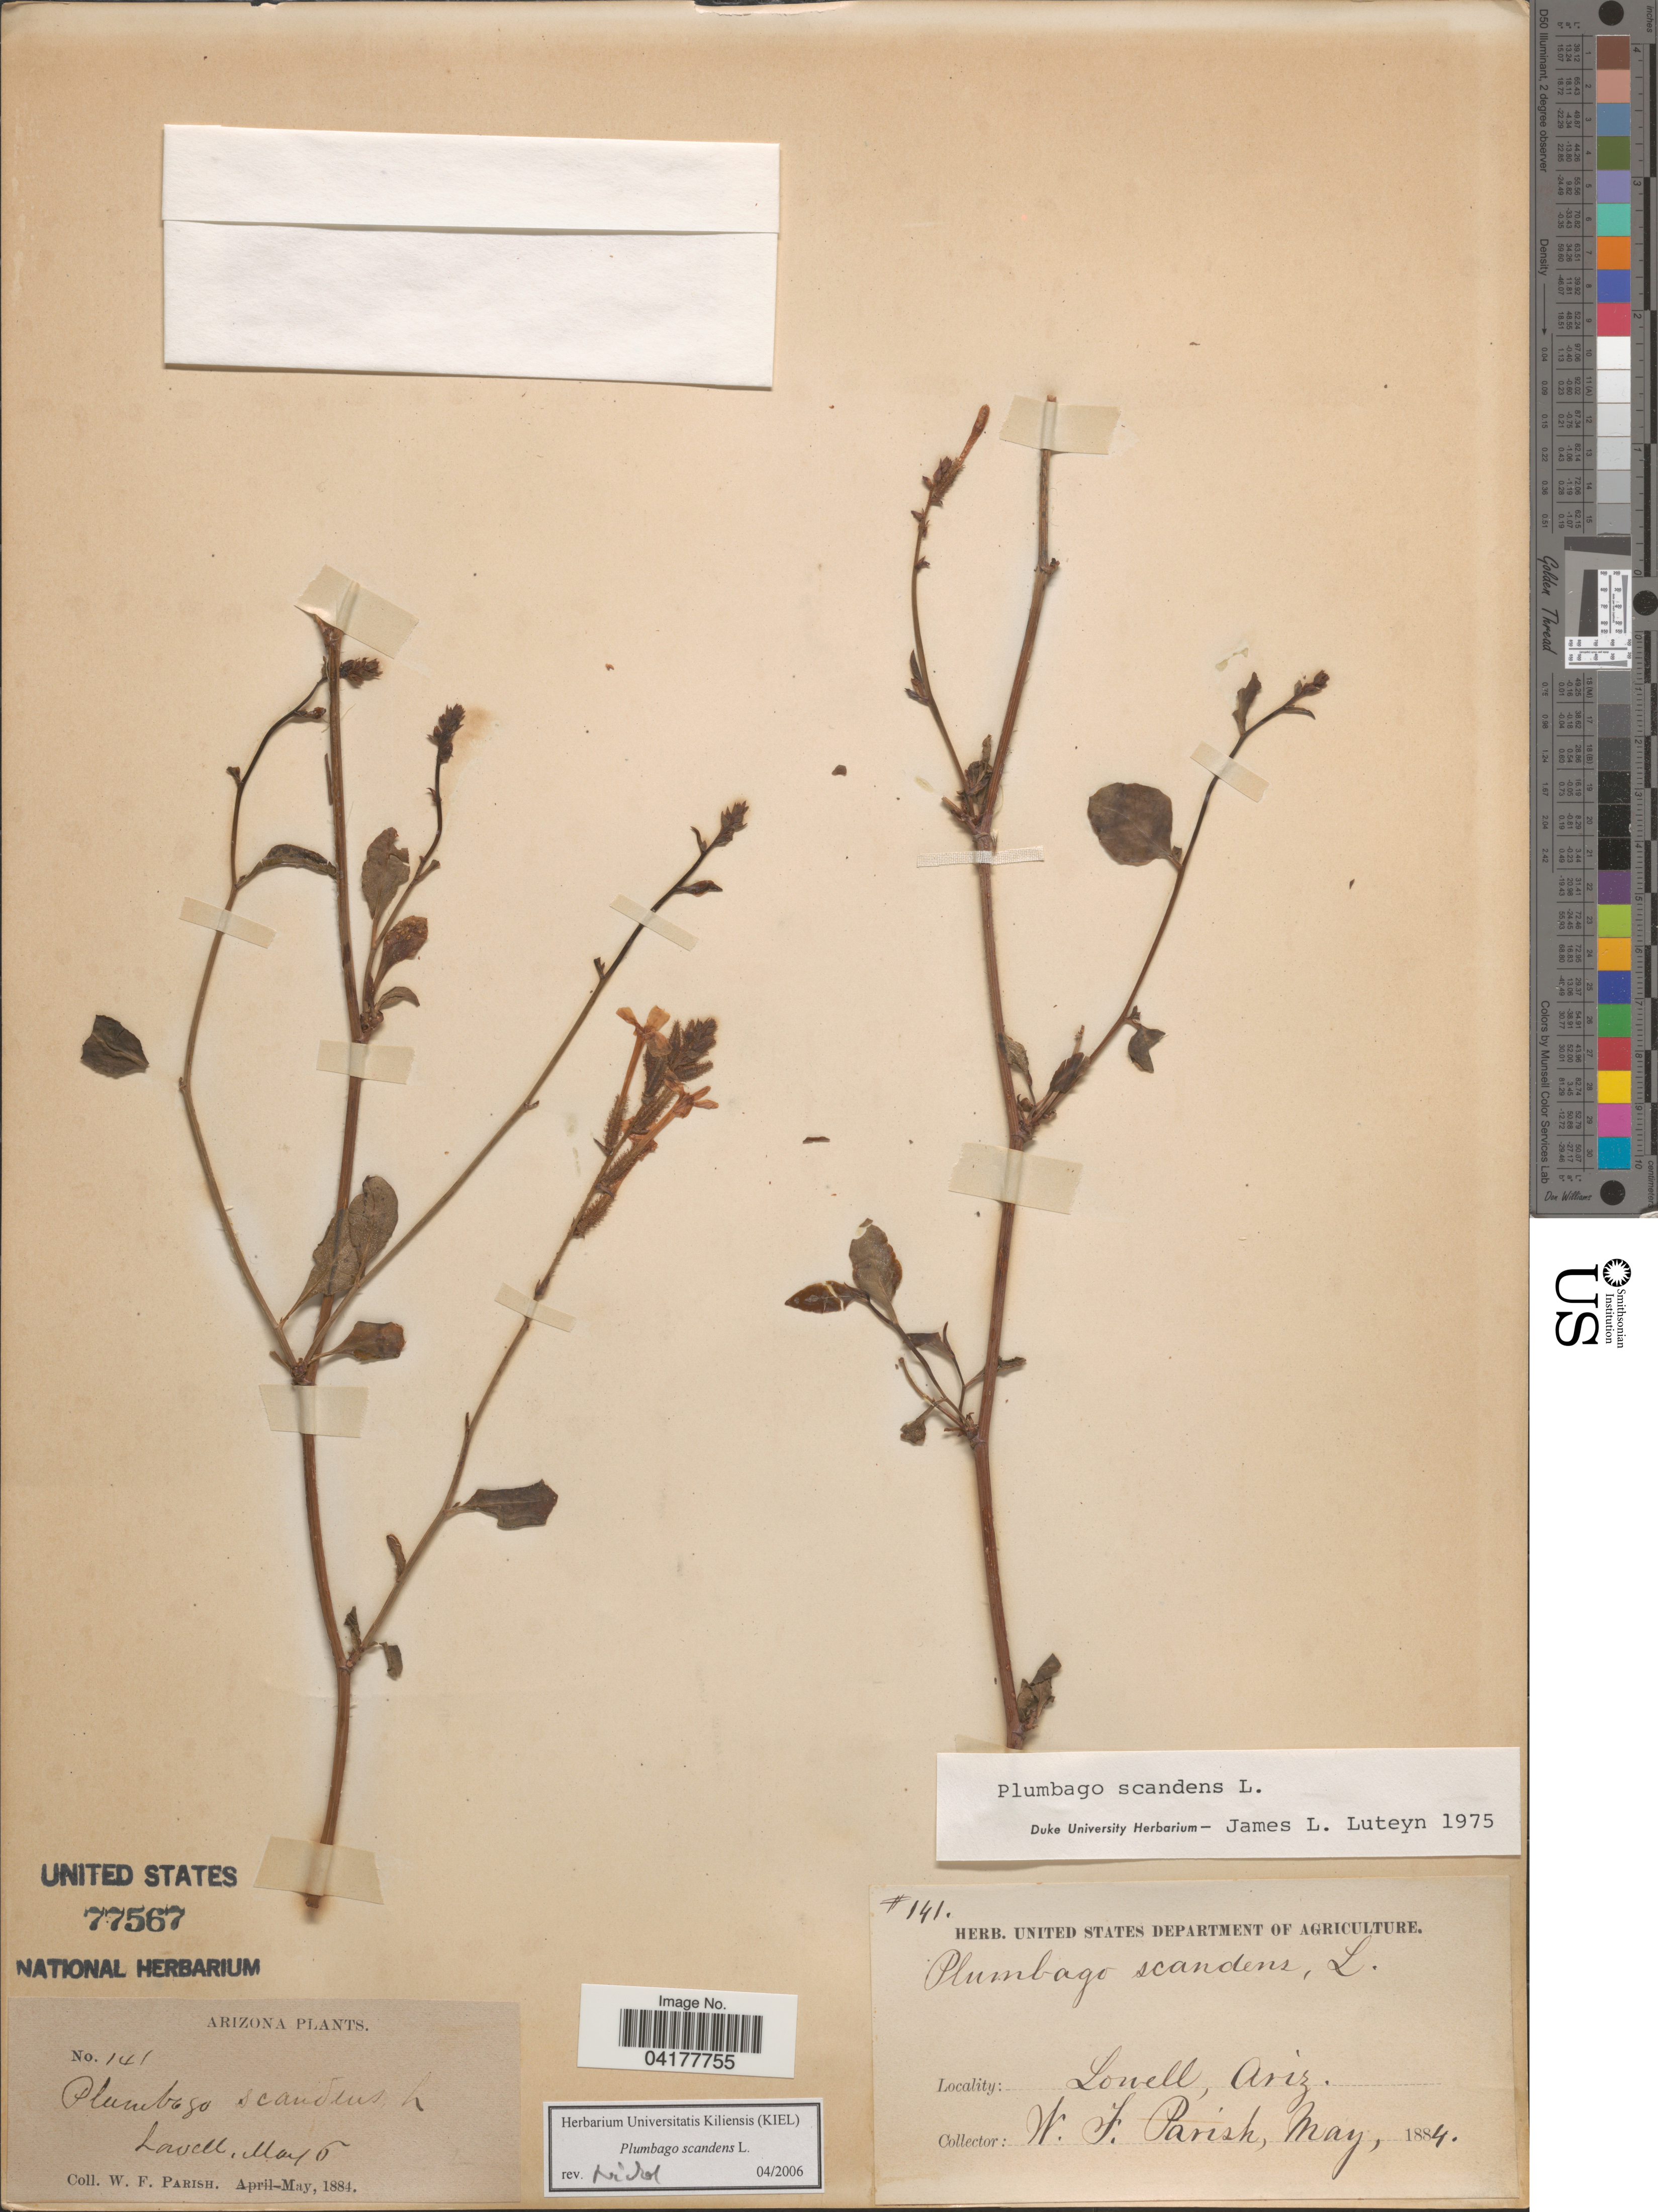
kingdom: Plantae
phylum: Tracheophyta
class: Magnoliopsida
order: Caryophyllales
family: Plumbaginaceae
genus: Plumbago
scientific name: Plumbago scandens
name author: L.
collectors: W. F. Parish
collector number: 141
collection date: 1884-05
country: United States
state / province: Arizona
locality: Lowell.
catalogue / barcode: US 77567